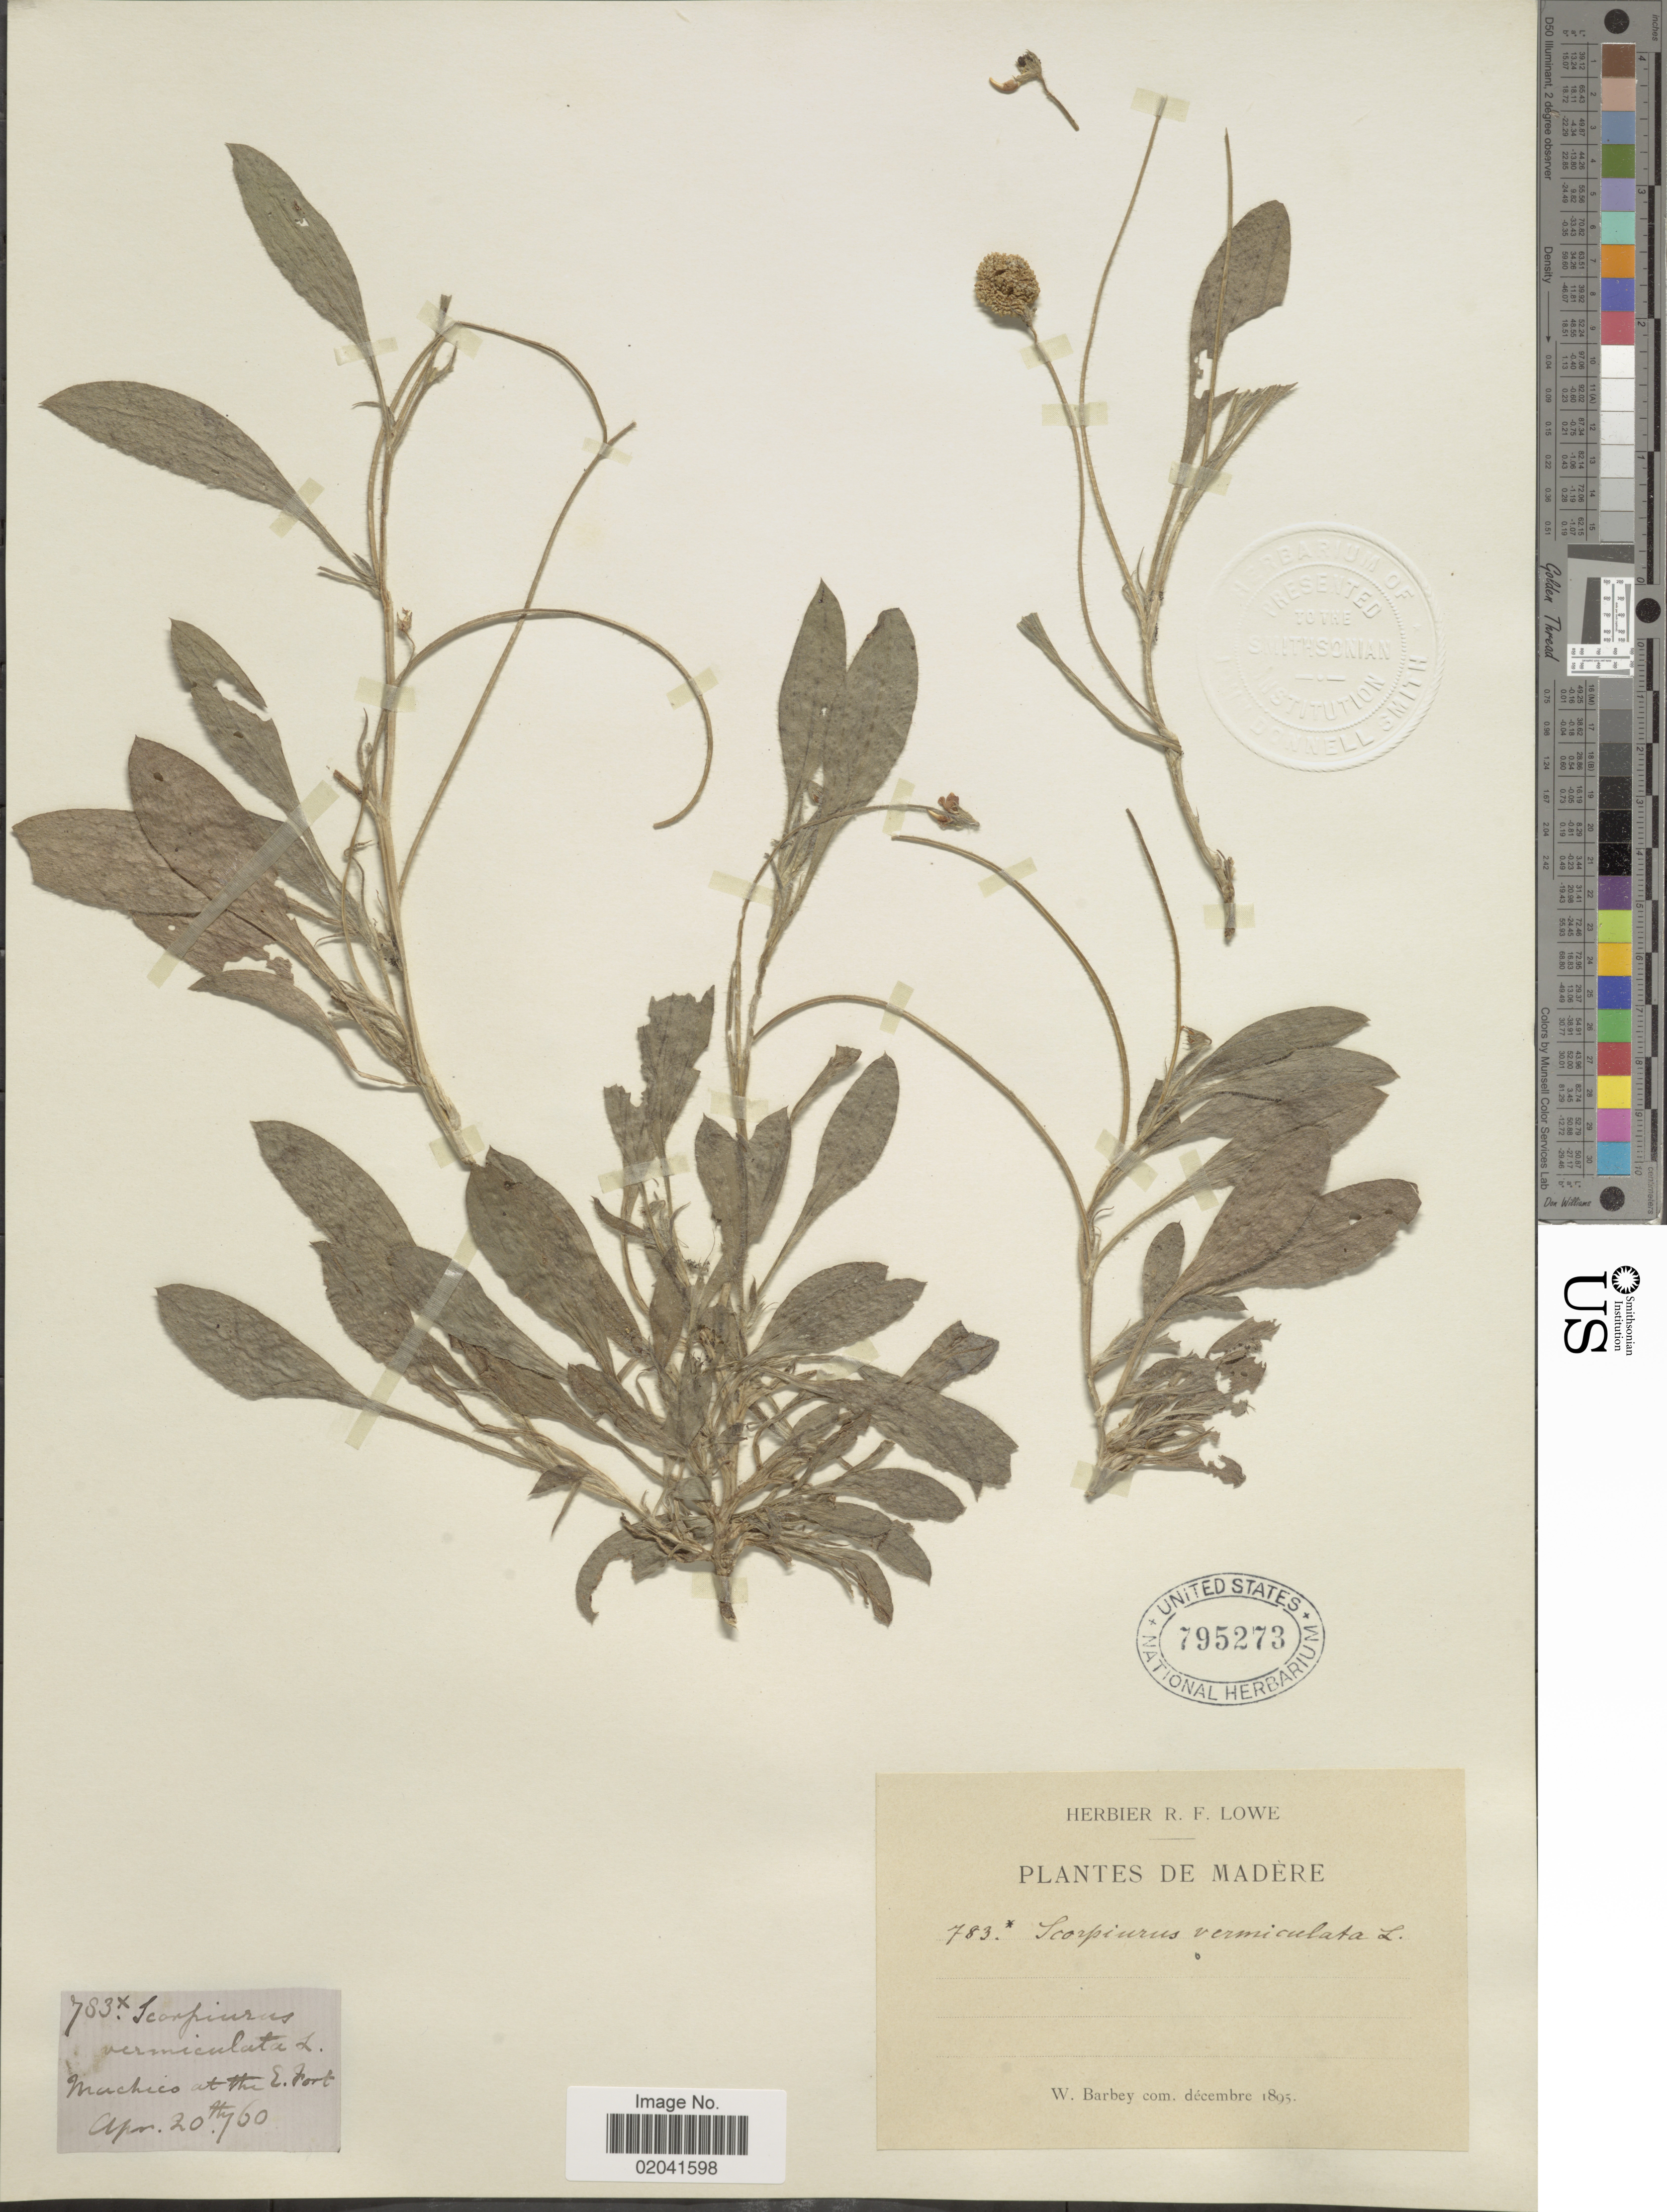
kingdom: Plantae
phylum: Tracheophyta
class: Magnoliopsida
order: Fabales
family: Fabaceae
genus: Scorpiurus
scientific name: Scorpiurus vermiculata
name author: L.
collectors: W. Barbey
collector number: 783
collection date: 1895-12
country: Portugal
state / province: Madeira (Aut. Reg.)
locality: Madere.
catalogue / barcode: US 795273